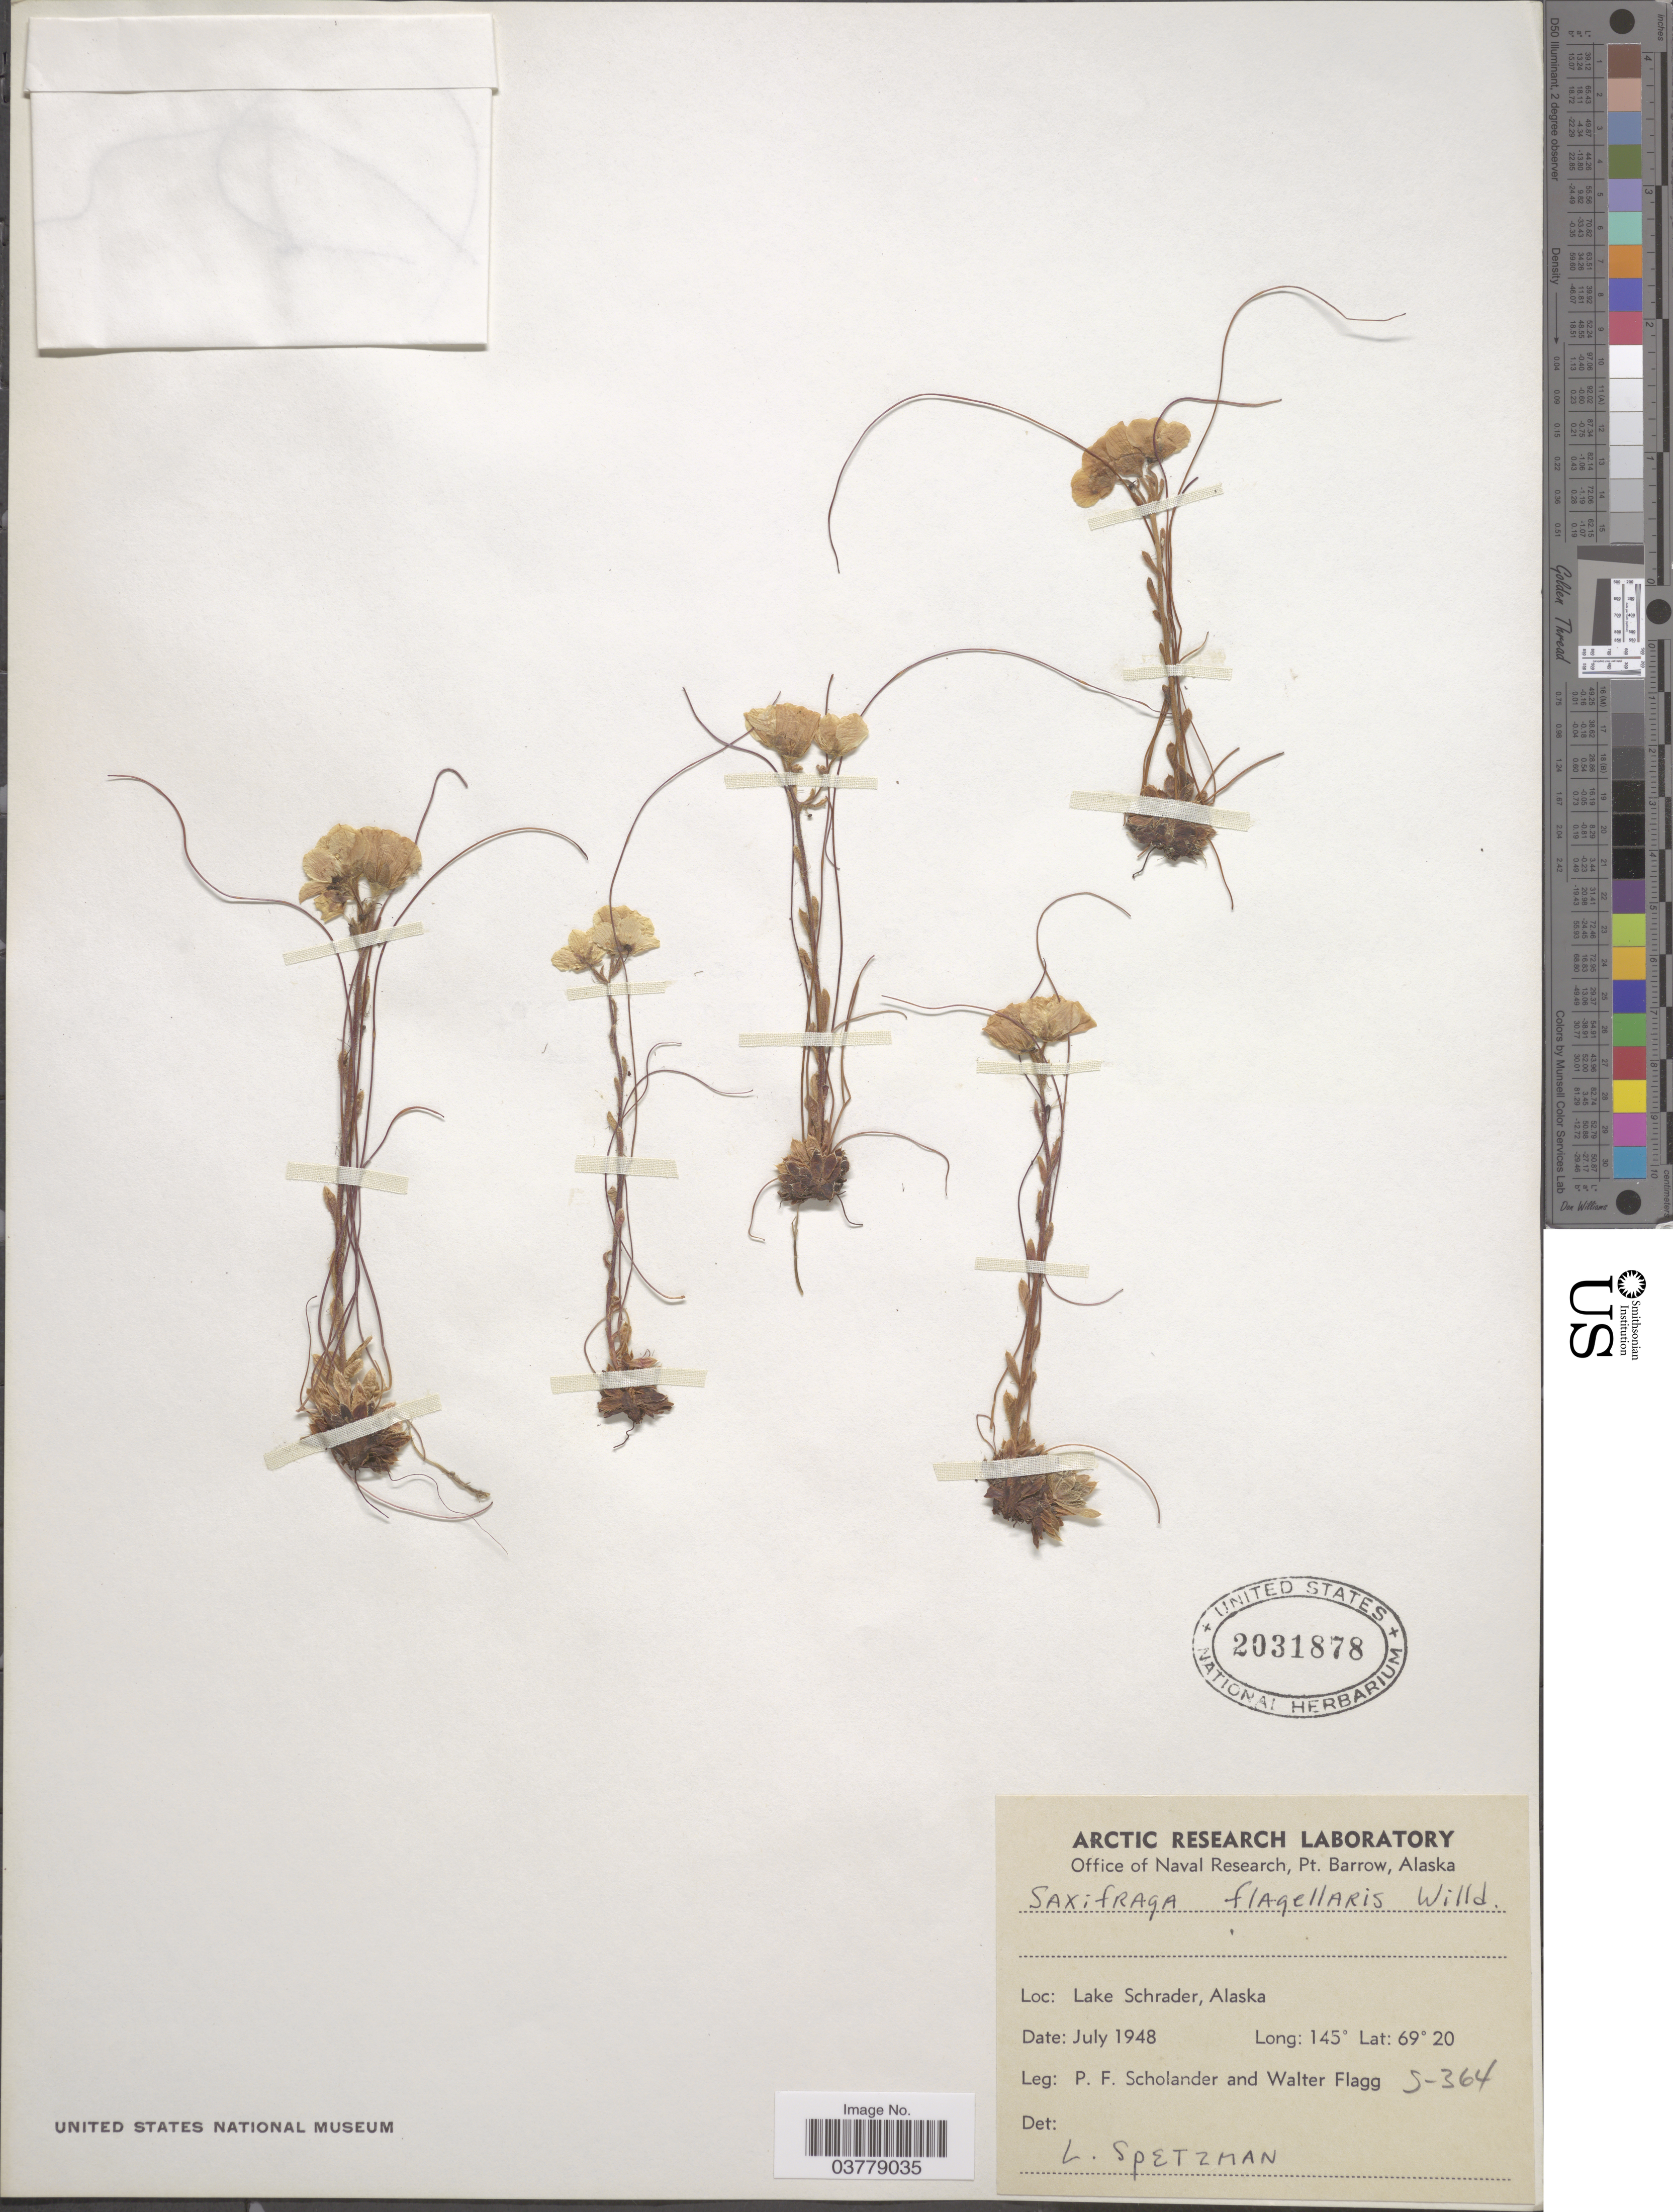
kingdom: Plantae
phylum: Tracheophyta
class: Magnoliopsida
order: Saxifragales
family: Saxifragaceae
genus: Saxifraga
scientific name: Saxifraga flagellaris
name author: Willd. ex Sternb.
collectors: P. Scholander & W. Flagg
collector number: S-364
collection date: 1948-07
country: United States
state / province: Alaska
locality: Lake Schrader.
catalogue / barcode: US 2031878